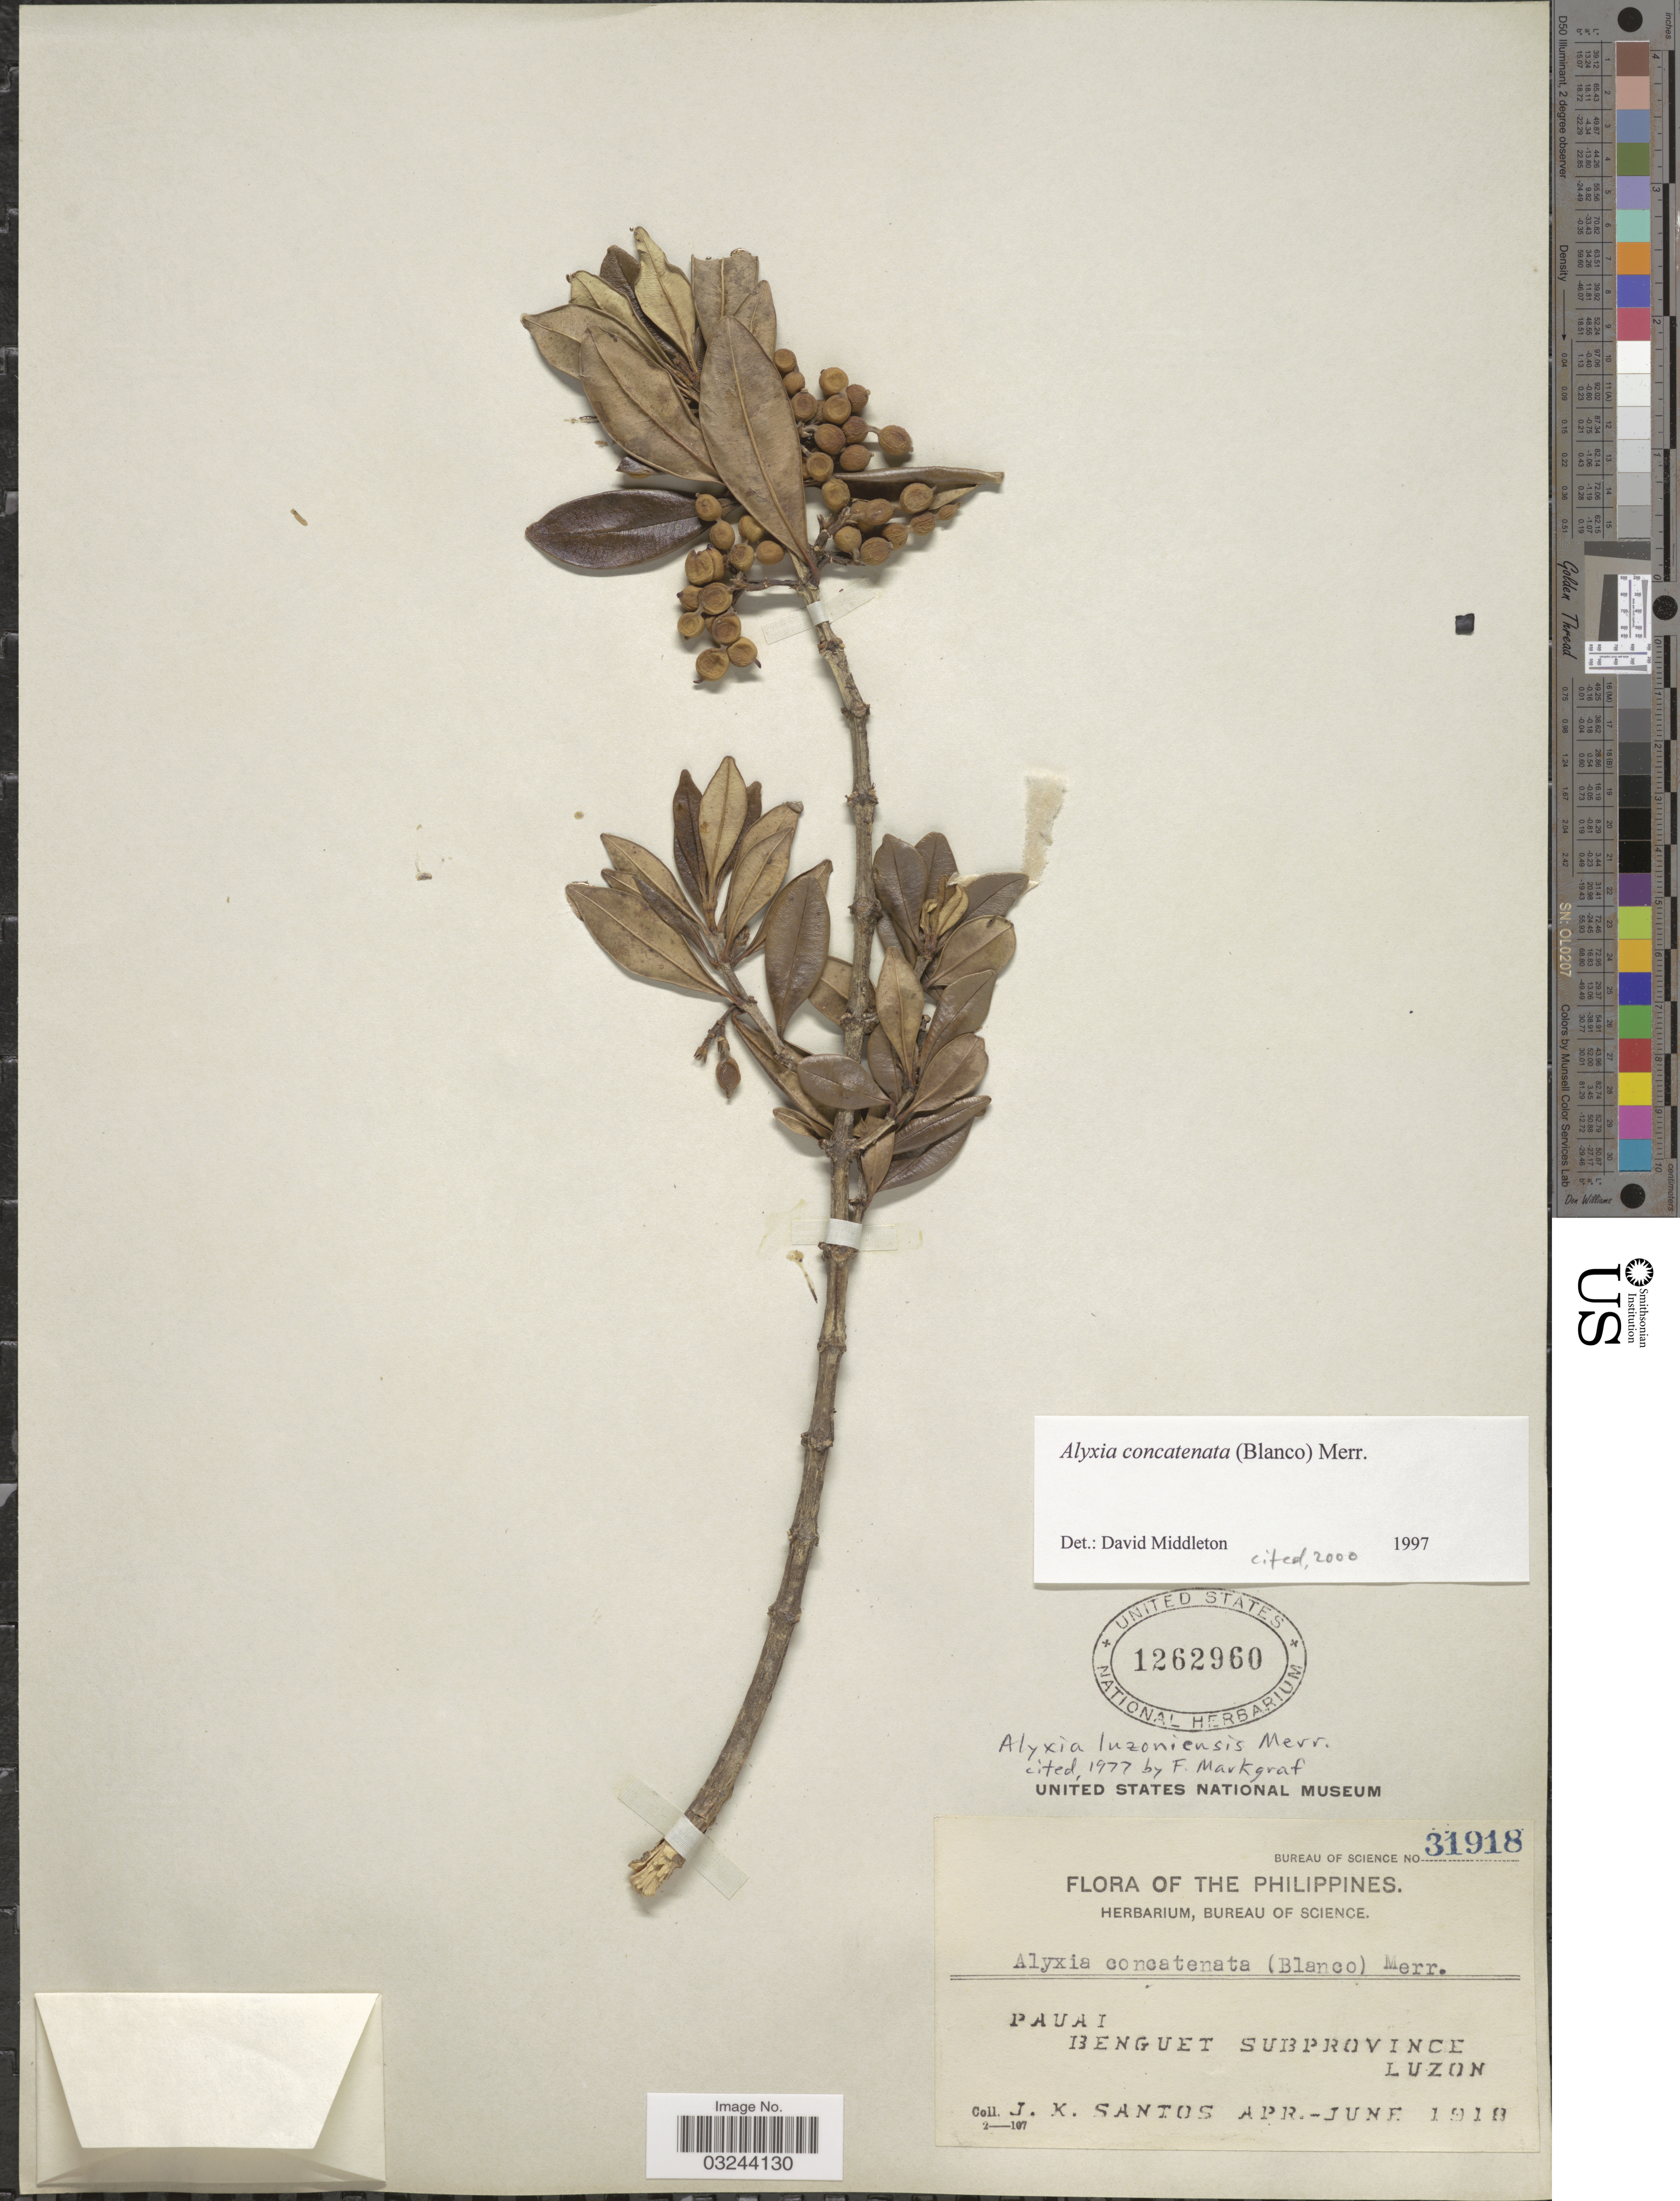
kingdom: Plantae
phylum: Tracheophyta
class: Magnoliopsida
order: Gentianales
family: Apocynaceae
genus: Alyxia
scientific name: Alyxia concatenata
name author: (Blanco) Merr.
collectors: J. K. Santos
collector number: Bureau of Science 31918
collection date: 1918-04/1918-06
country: Philippines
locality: Pauai, Benguet Subprovince, Luzon.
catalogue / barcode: US 1262960